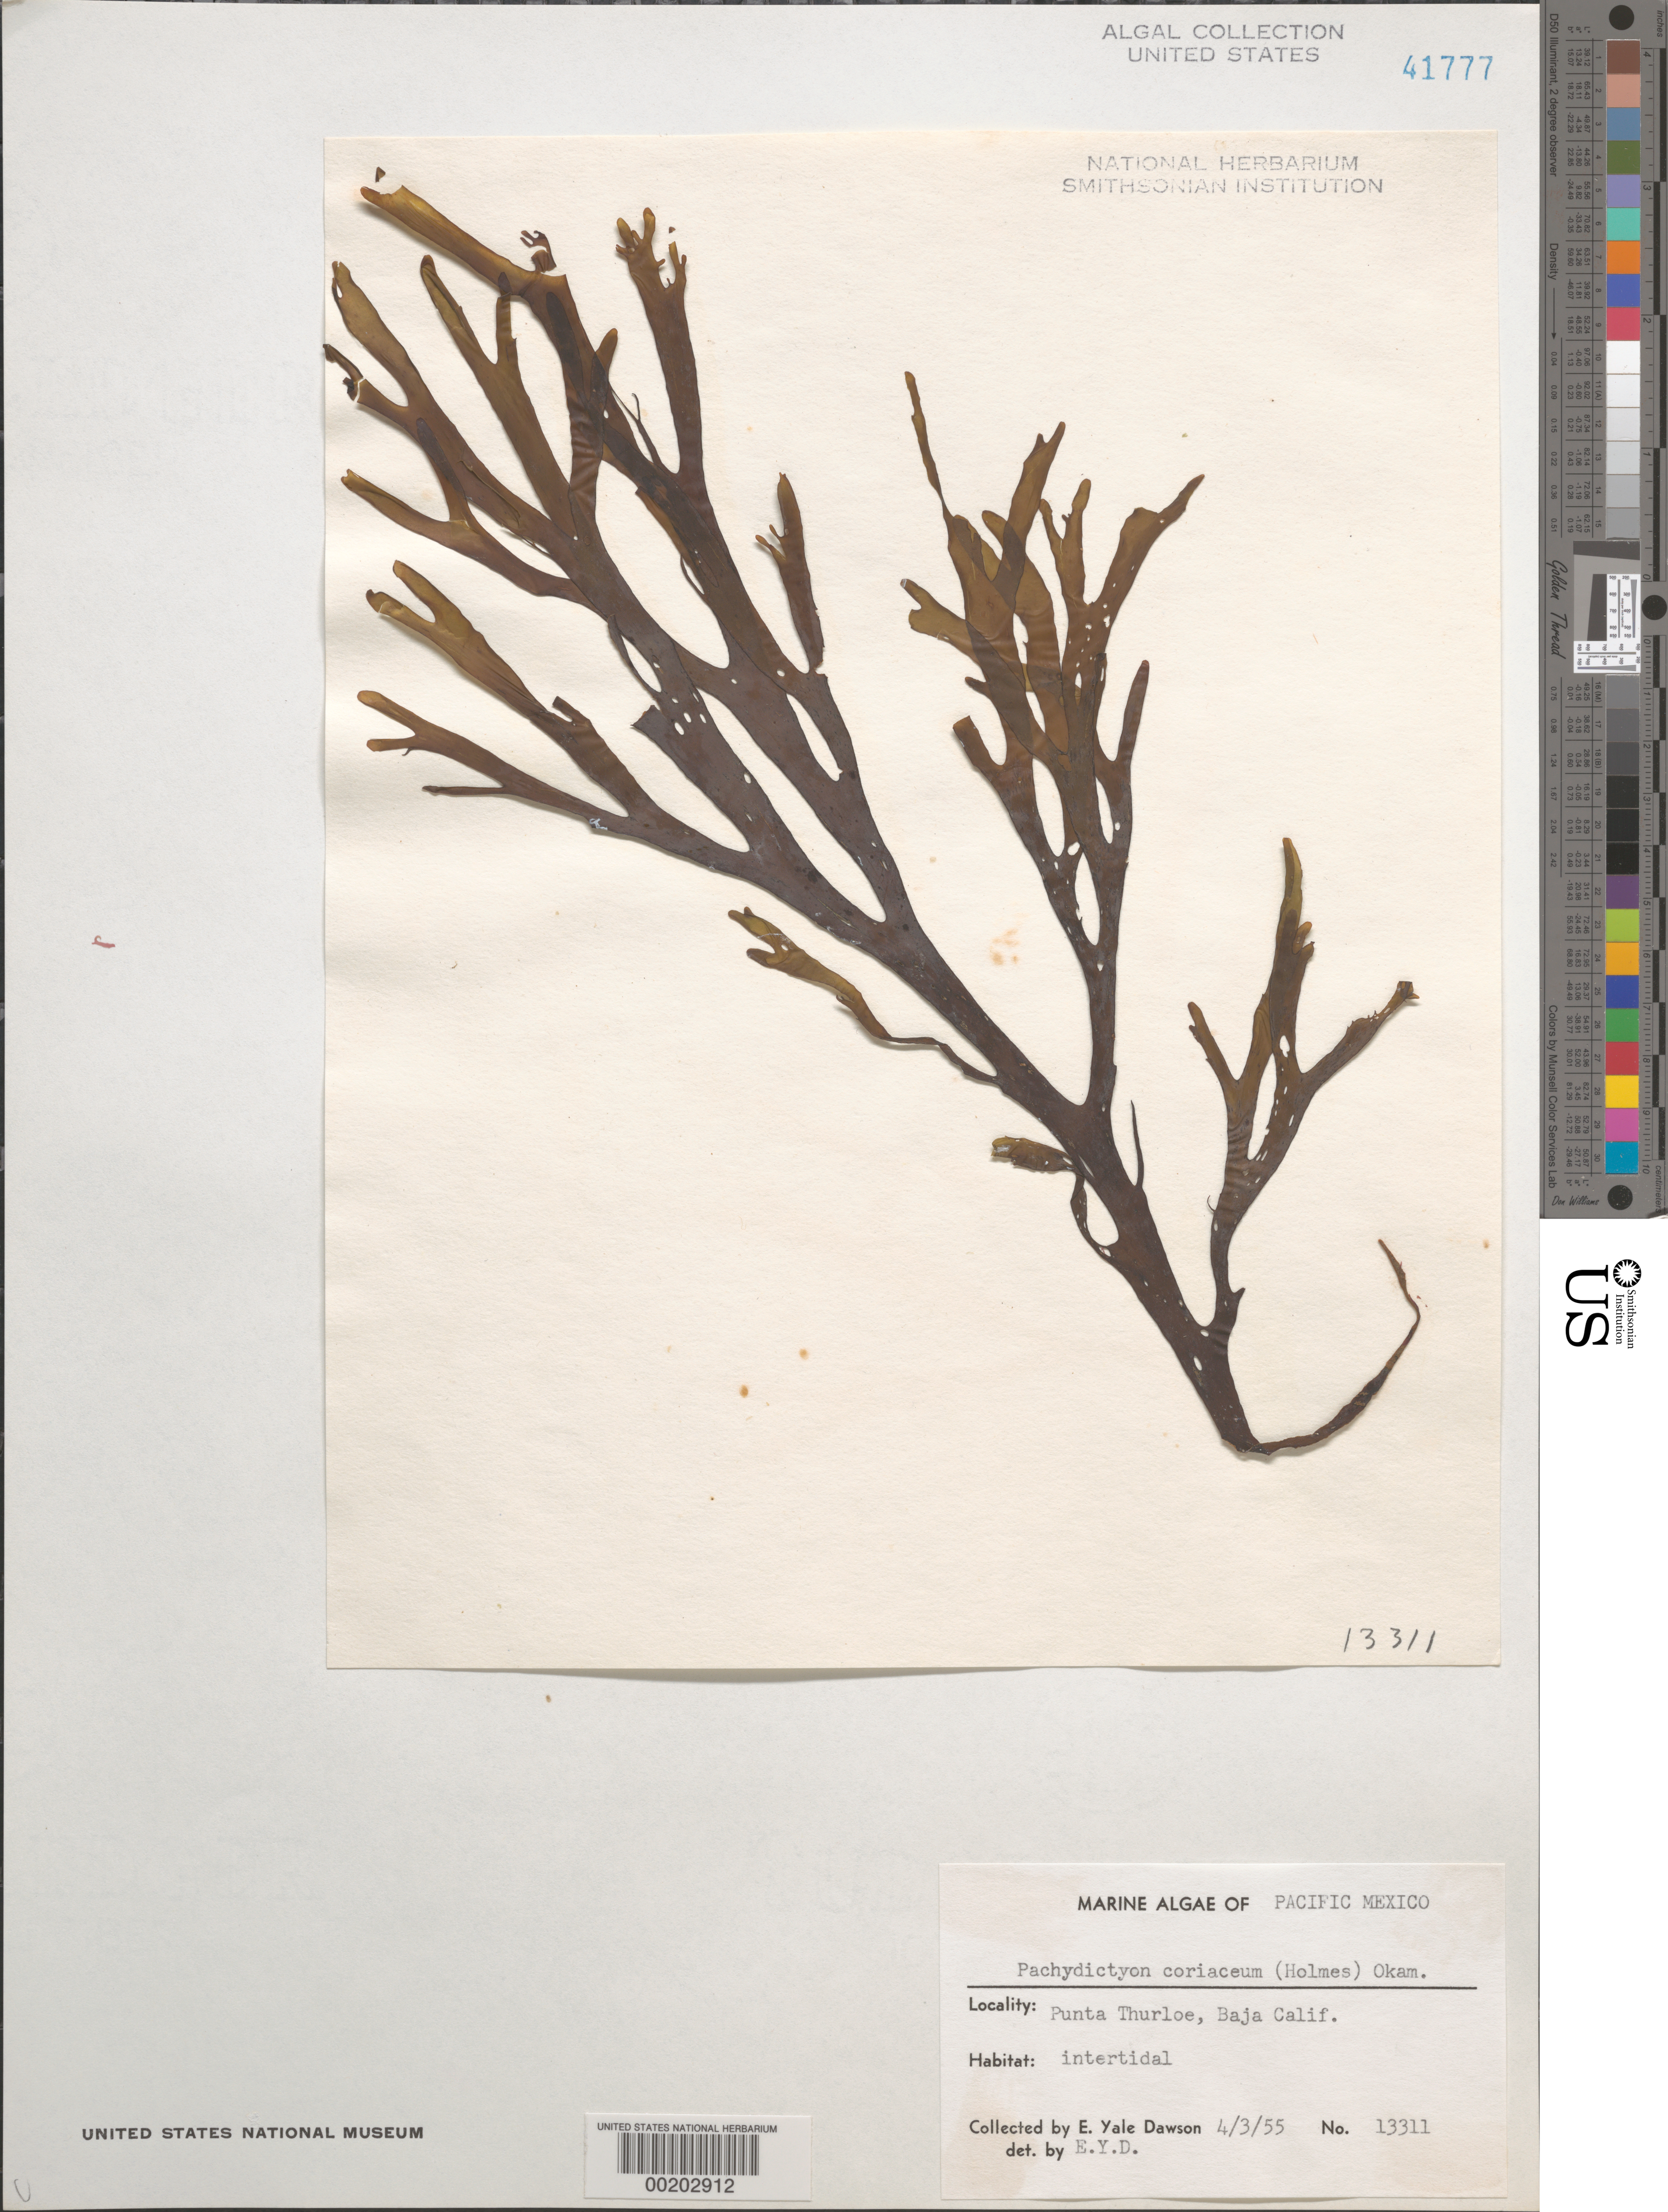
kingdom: Chromista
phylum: Ochrophyta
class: Phaeophyceae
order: Dictyotales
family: Dictyotaceae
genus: Pachydictyon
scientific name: Pachydictyon coriaceum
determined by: Norris, James N.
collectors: E. Y. Dawson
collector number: EYD 13311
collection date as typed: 03 Apr 1955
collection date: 1955-04-03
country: Mexico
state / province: Baja California Sur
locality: Punta Thurloe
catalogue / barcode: US 41777